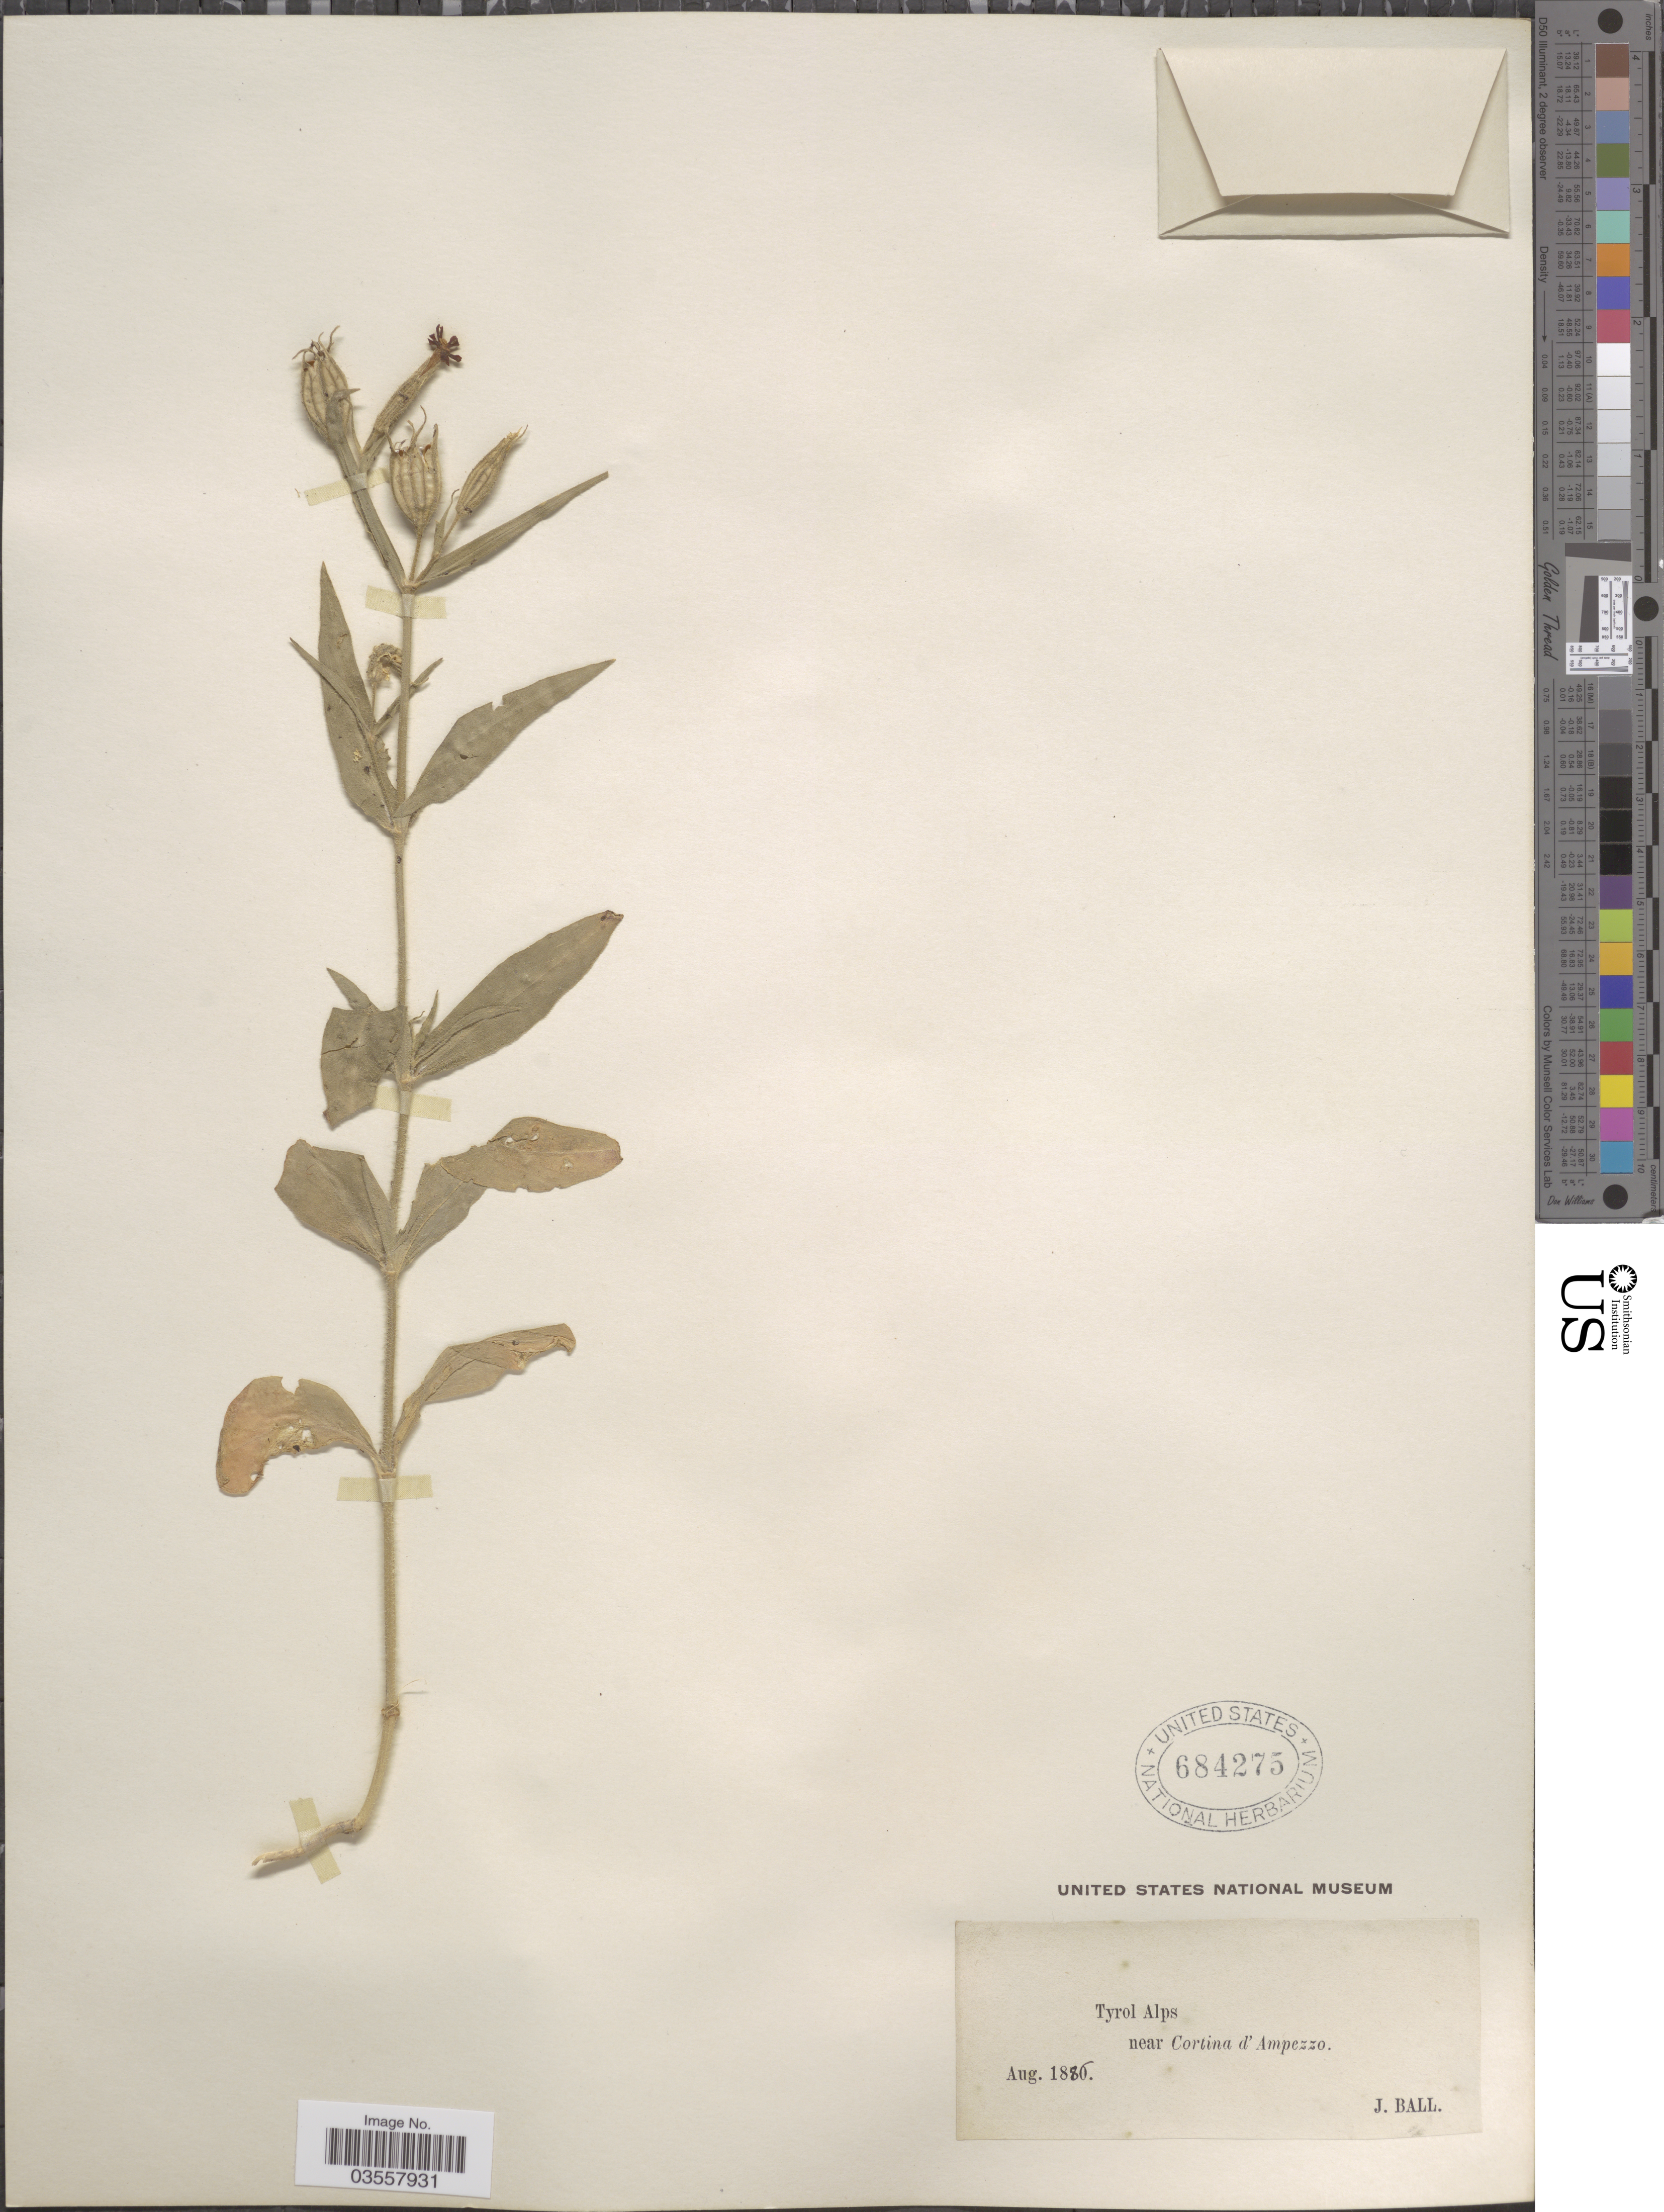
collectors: J. Ball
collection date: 1886-08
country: Italy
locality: Tyrol Alps near Cortina d' Ampezzo.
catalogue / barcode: US 684275